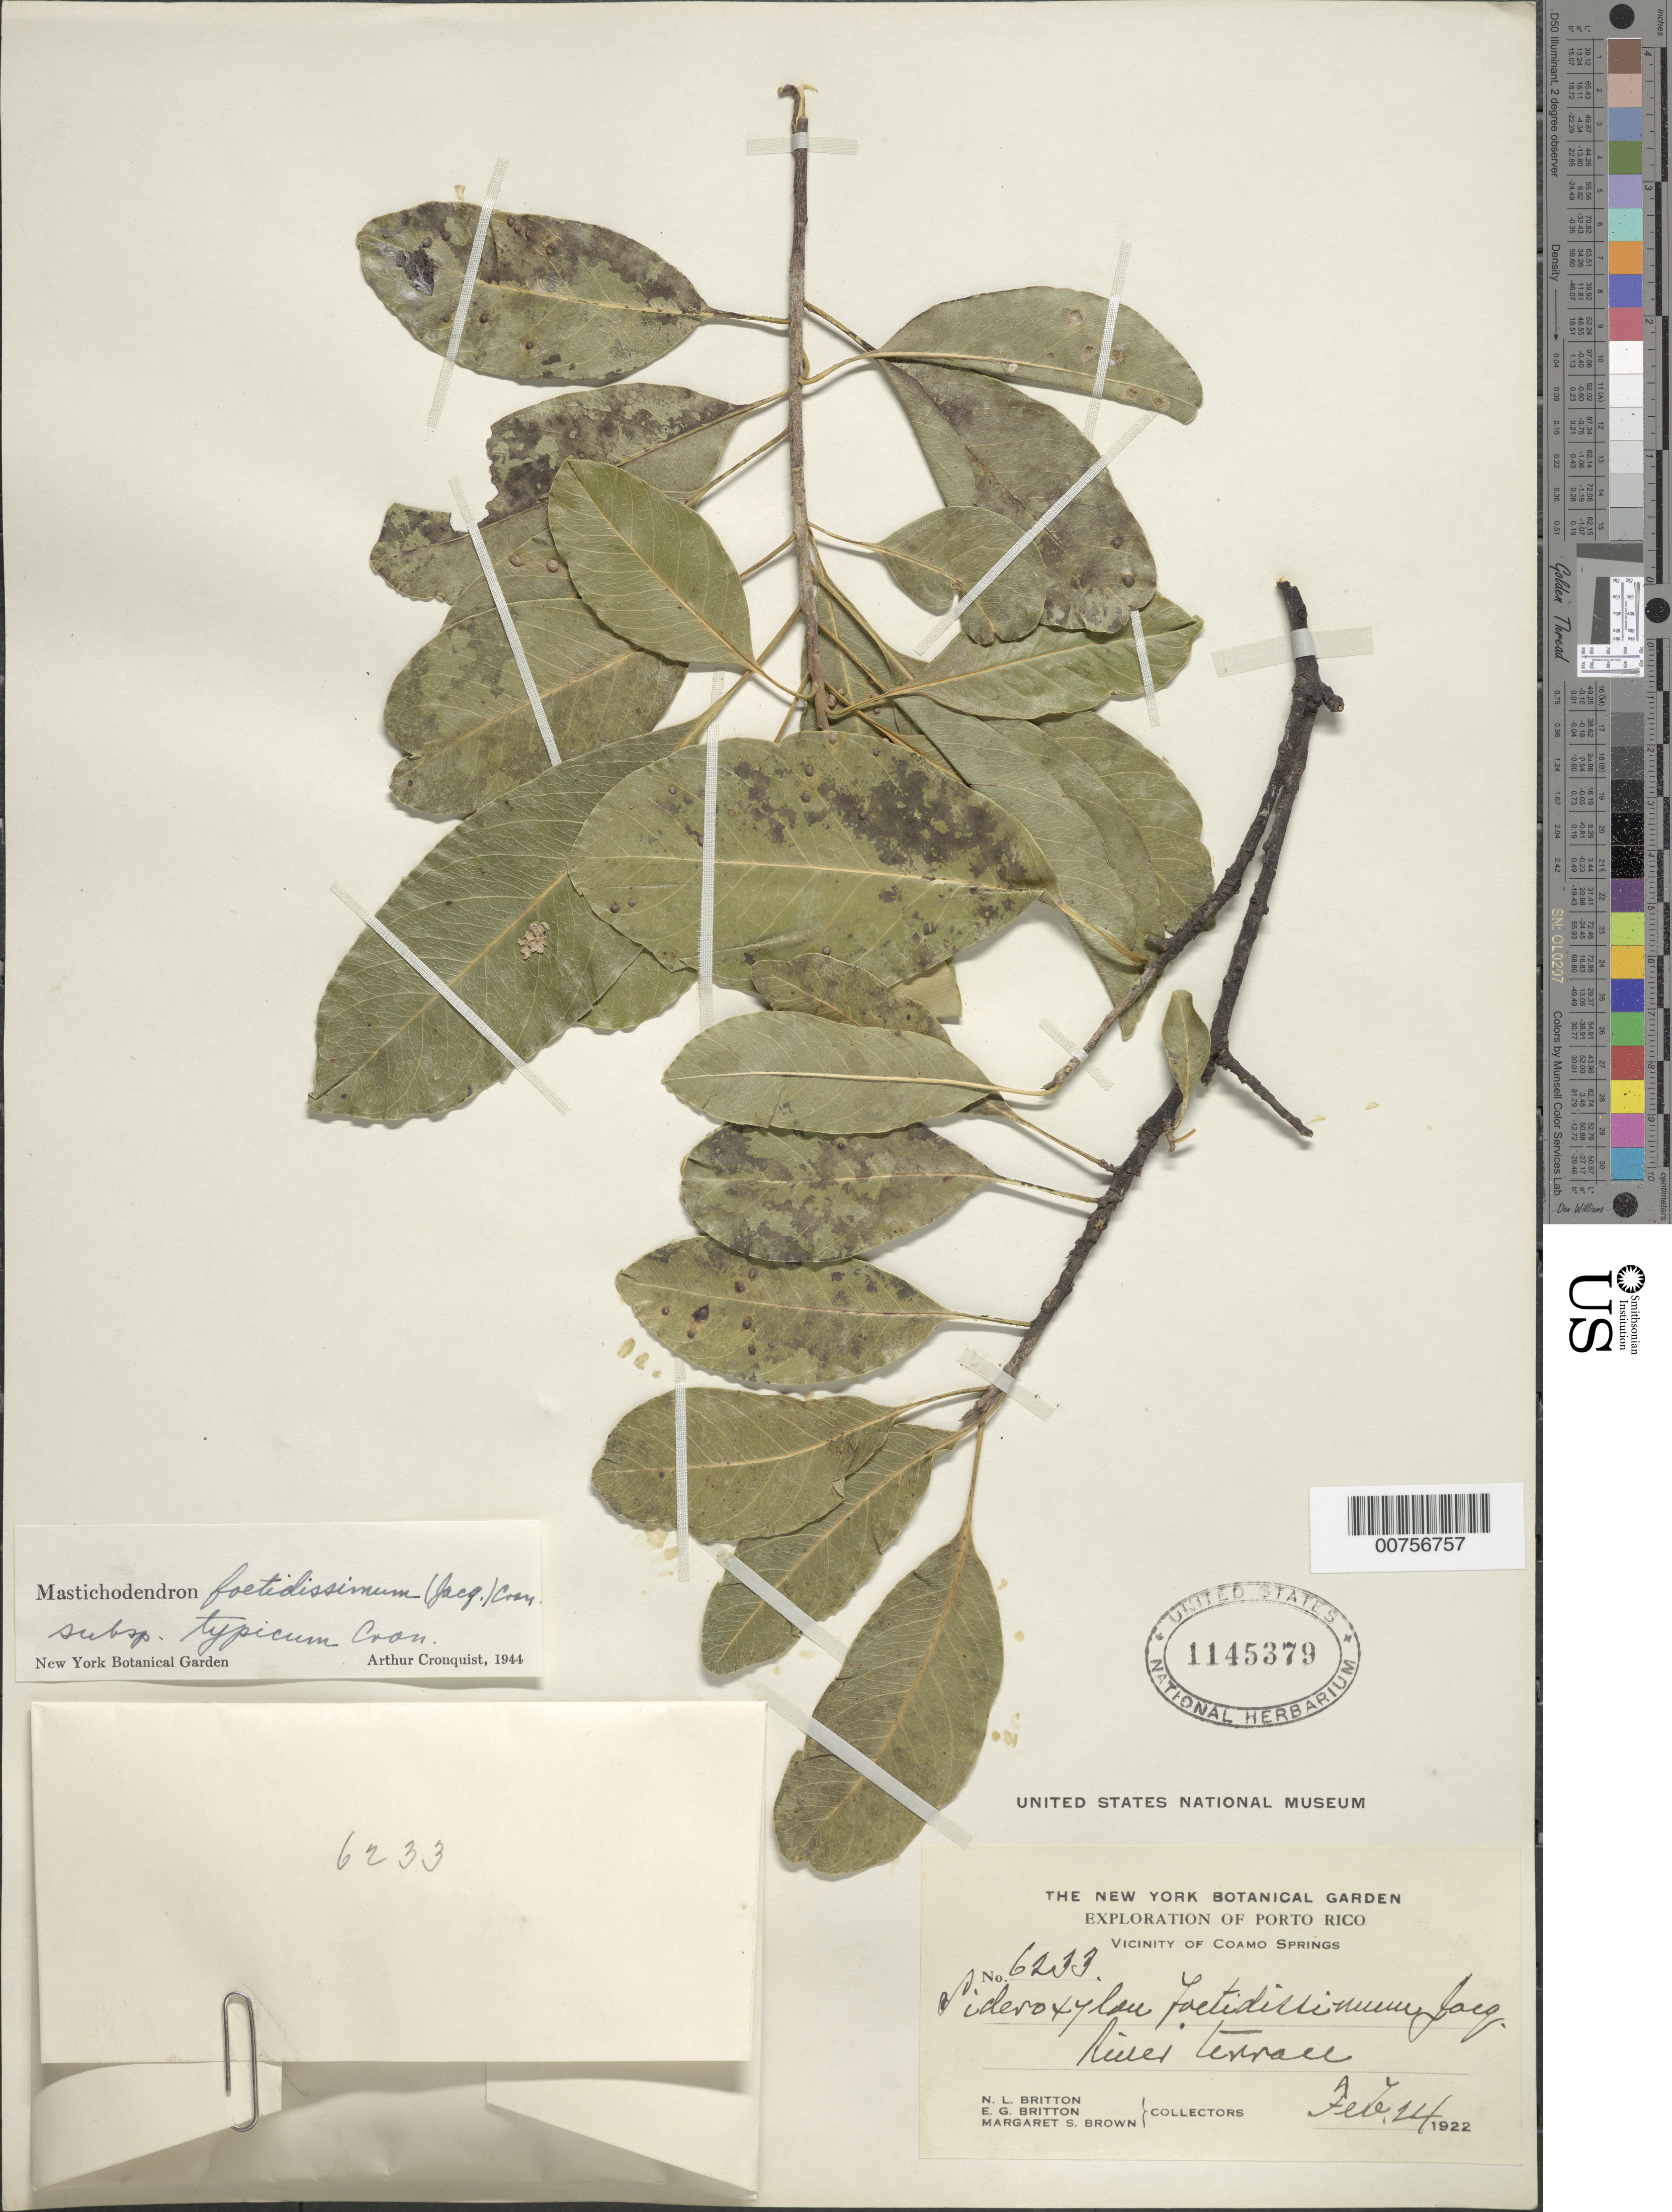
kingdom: Plantae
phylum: Tracheophyta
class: Magnoliopsida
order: Ericales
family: Sapotaceae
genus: Sideroxylon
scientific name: Sideroxylon foetidissimum subsp. foetidissimum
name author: Jacq.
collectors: N. Britton, E. G. Britton & M. S. Brown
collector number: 6233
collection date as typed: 24 Feb 1922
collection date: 1922-02-24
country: Puerto Rico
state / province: Coamo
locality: Vicinity of Coamo Springs.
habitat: River terrace.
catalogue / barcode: US 1145379